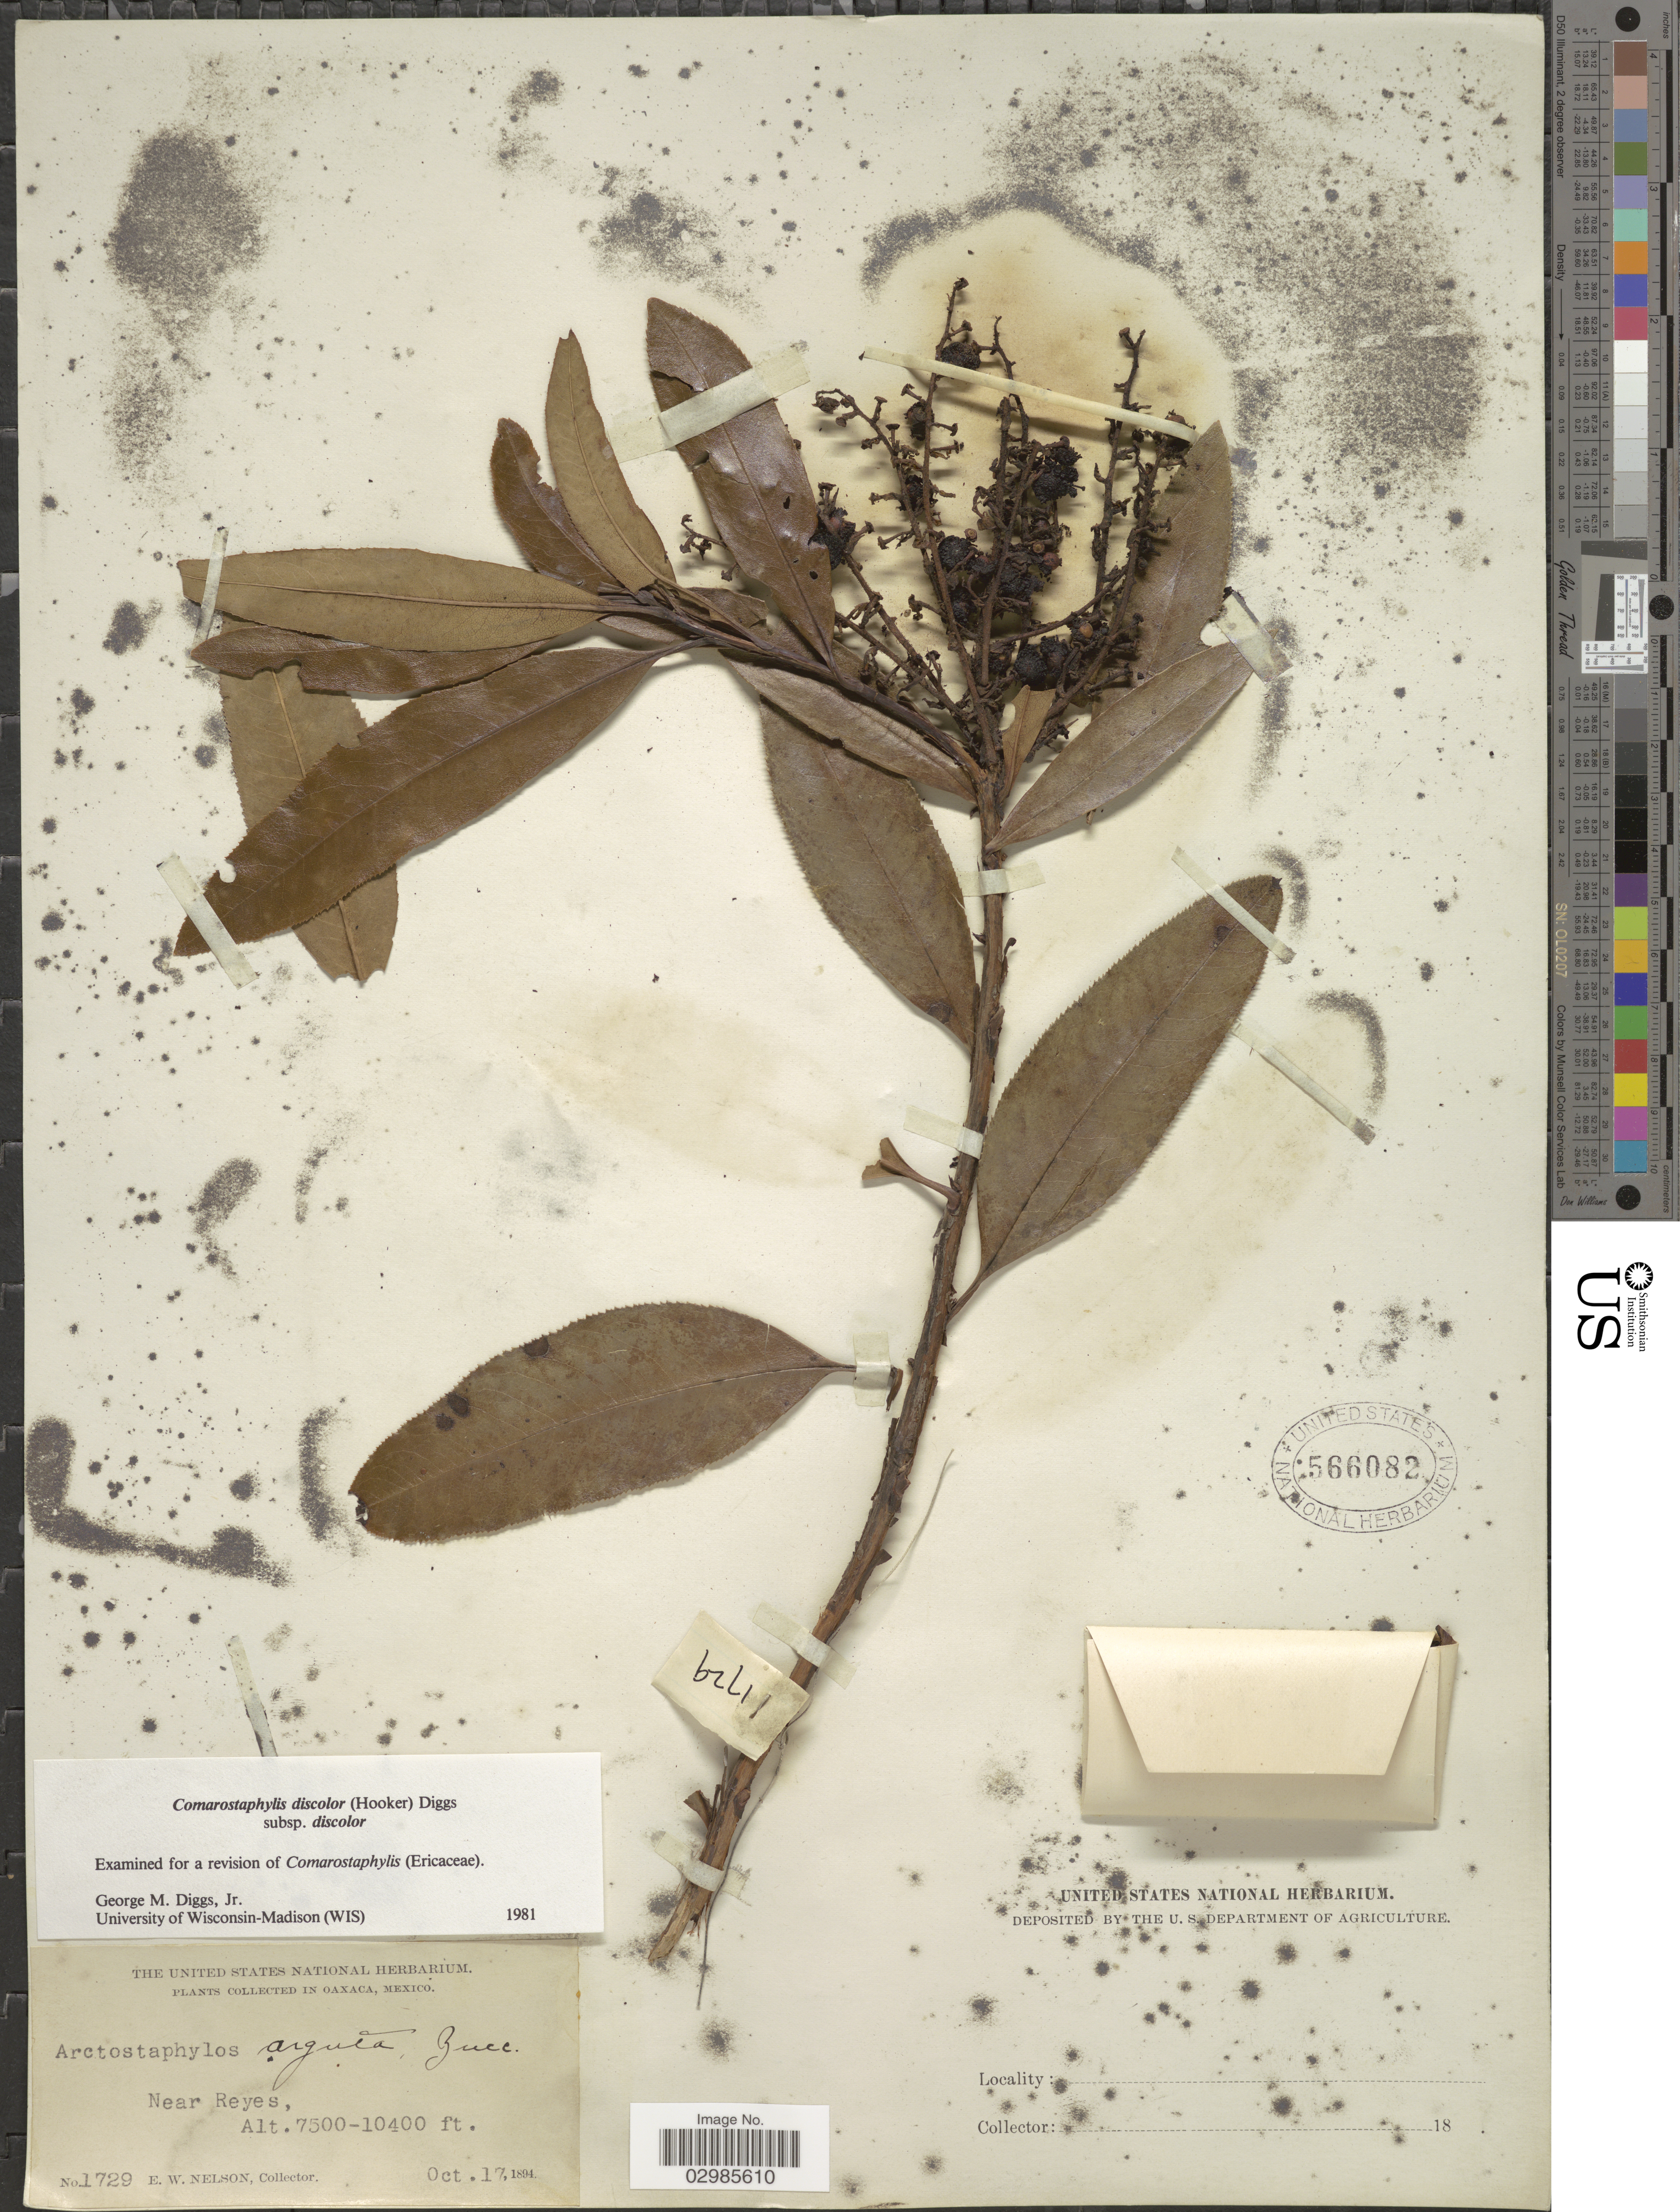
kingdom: Plantae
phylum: Tracheophyta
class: Magnoliopsida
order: Ericales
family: Ericaceae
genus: Comarostaphylis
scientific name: Comarostaphylis discolor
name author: (Hook.) Diggs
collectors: E. W. Nelson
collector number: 1729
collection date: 1894-10-17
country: Mexico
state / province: Oaxaca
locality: Near Reyes.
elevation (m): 2286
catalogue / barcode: US 566082